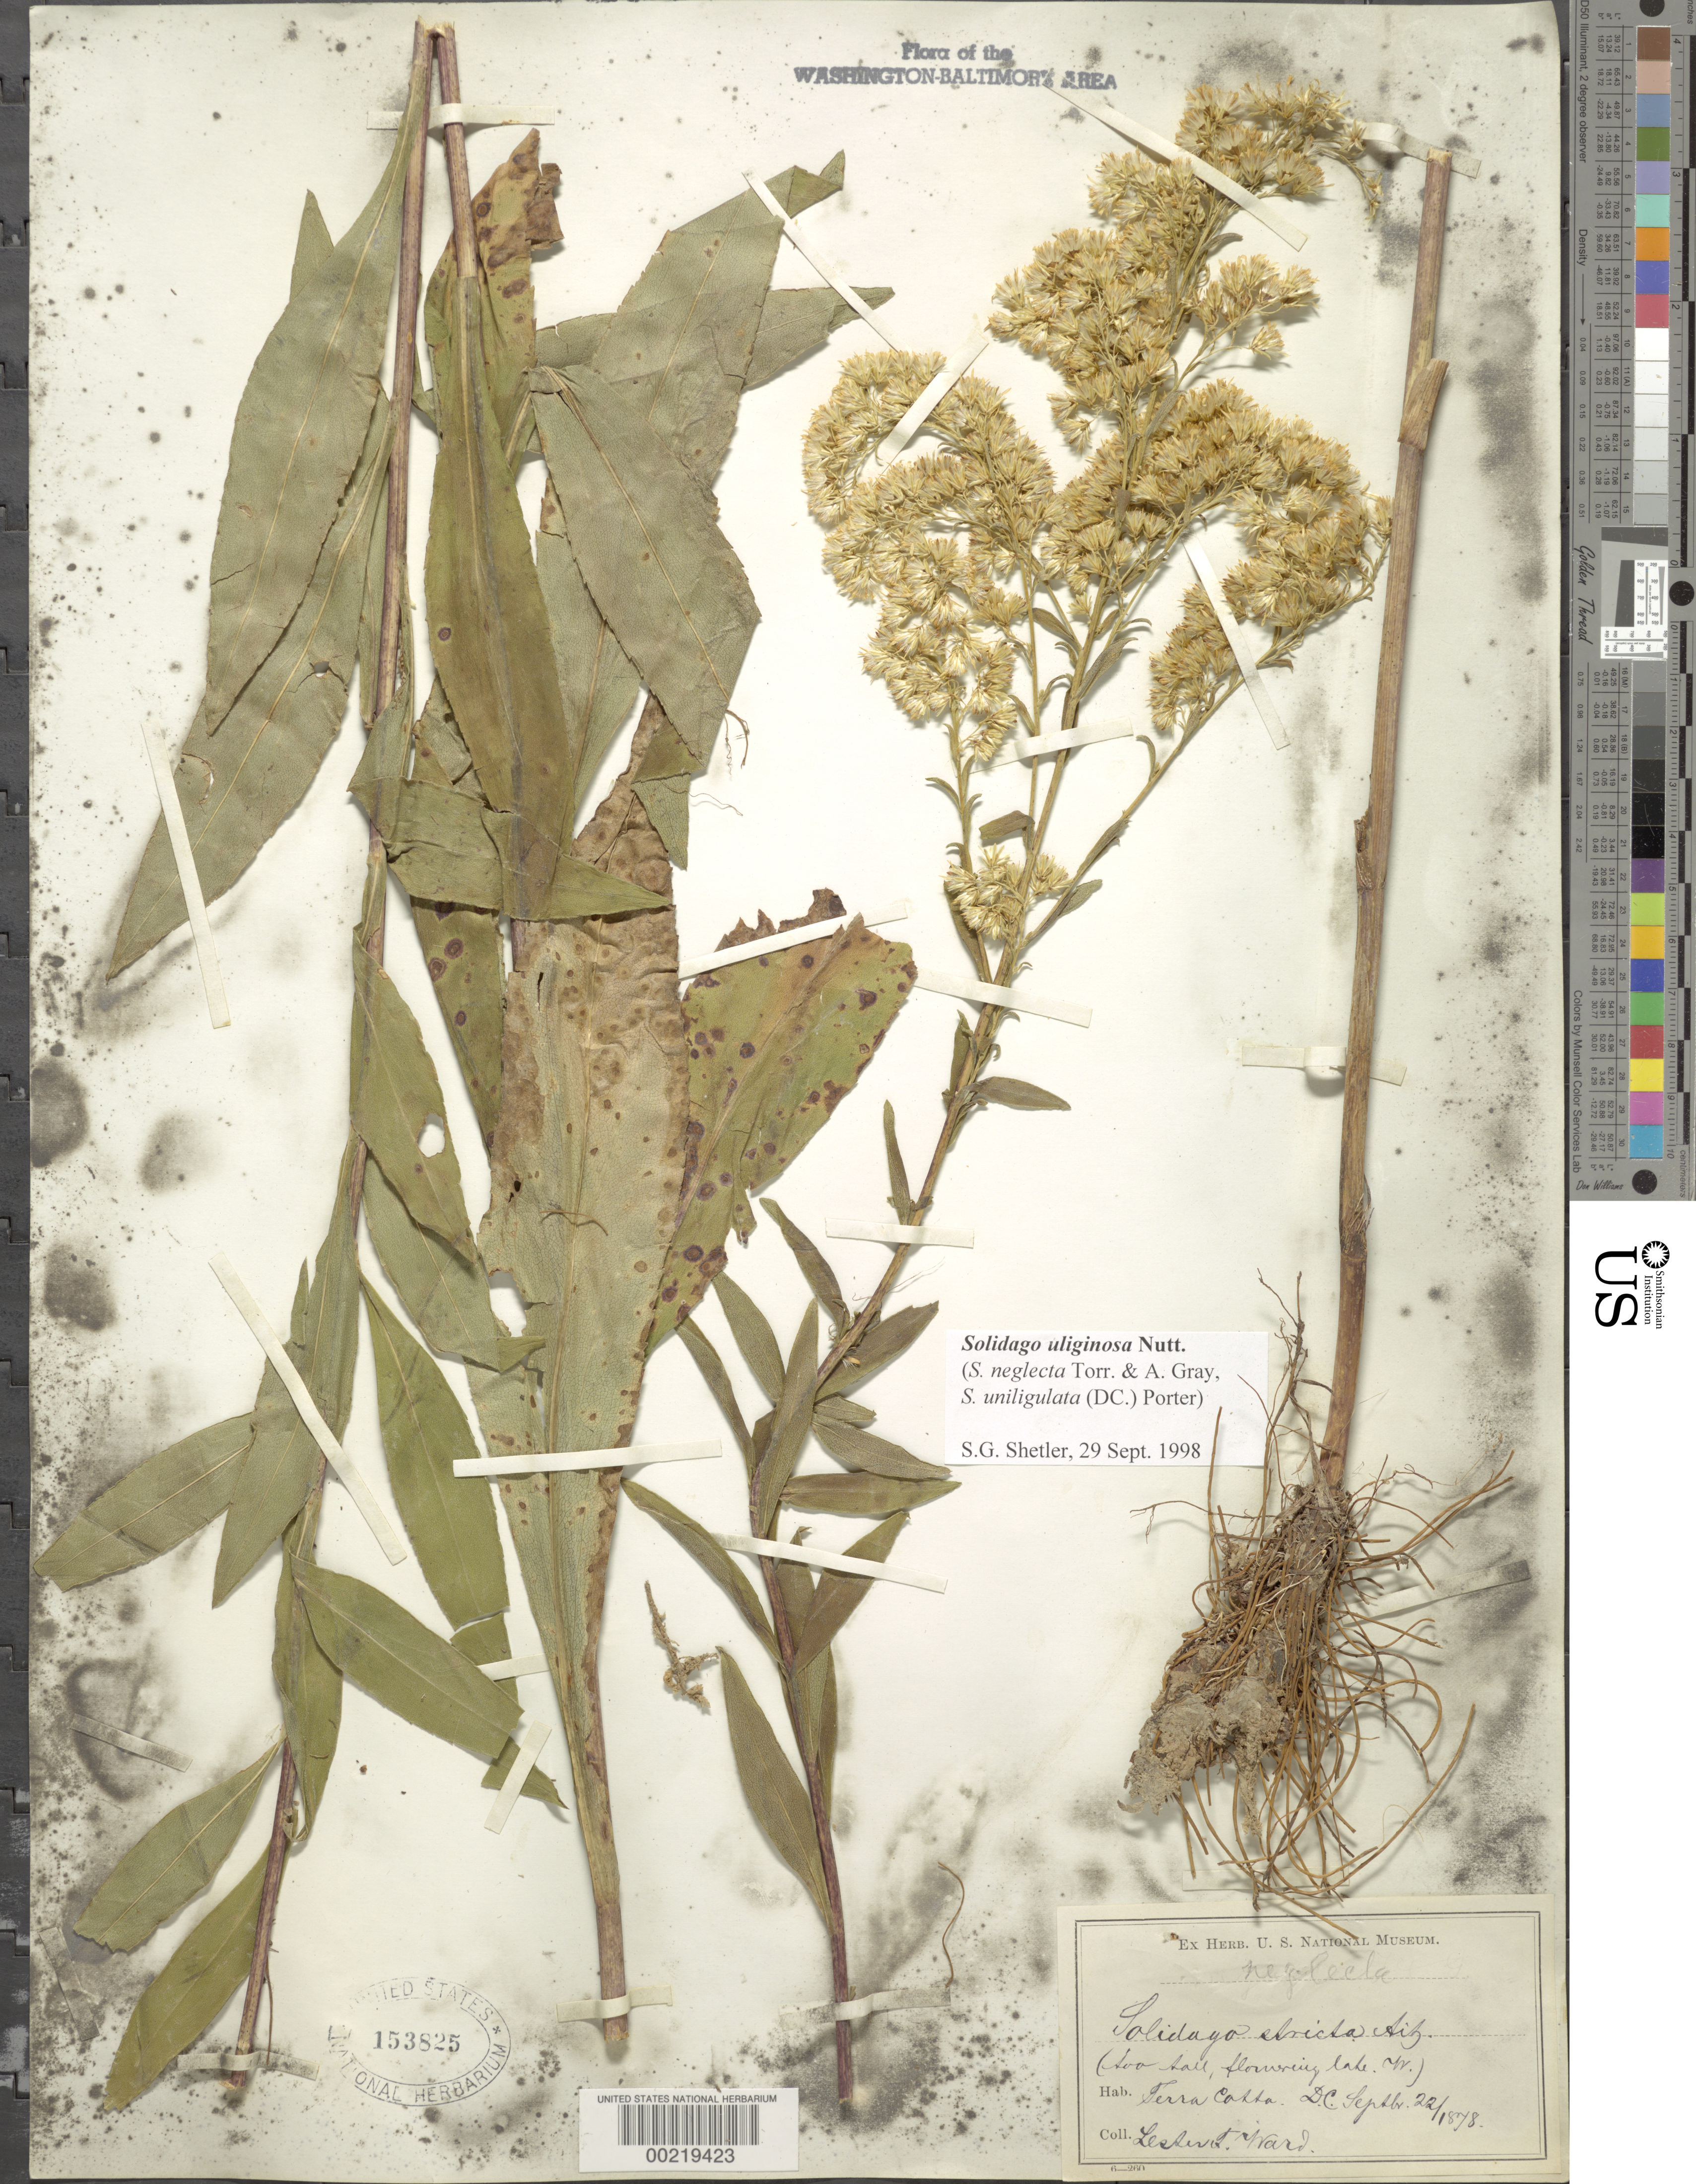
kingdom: Plantae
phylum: Tracheophyta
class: Magnoliopsida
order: Asterales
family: Asteraceae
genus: Solidago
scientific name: Solidago uliginosa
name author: Nutt.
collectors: L. F. Ward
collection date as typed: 22 Sep 1878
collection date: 1878-09-22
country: United States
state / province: District of Columbia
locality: Terra Cotta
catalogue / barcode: US 153825